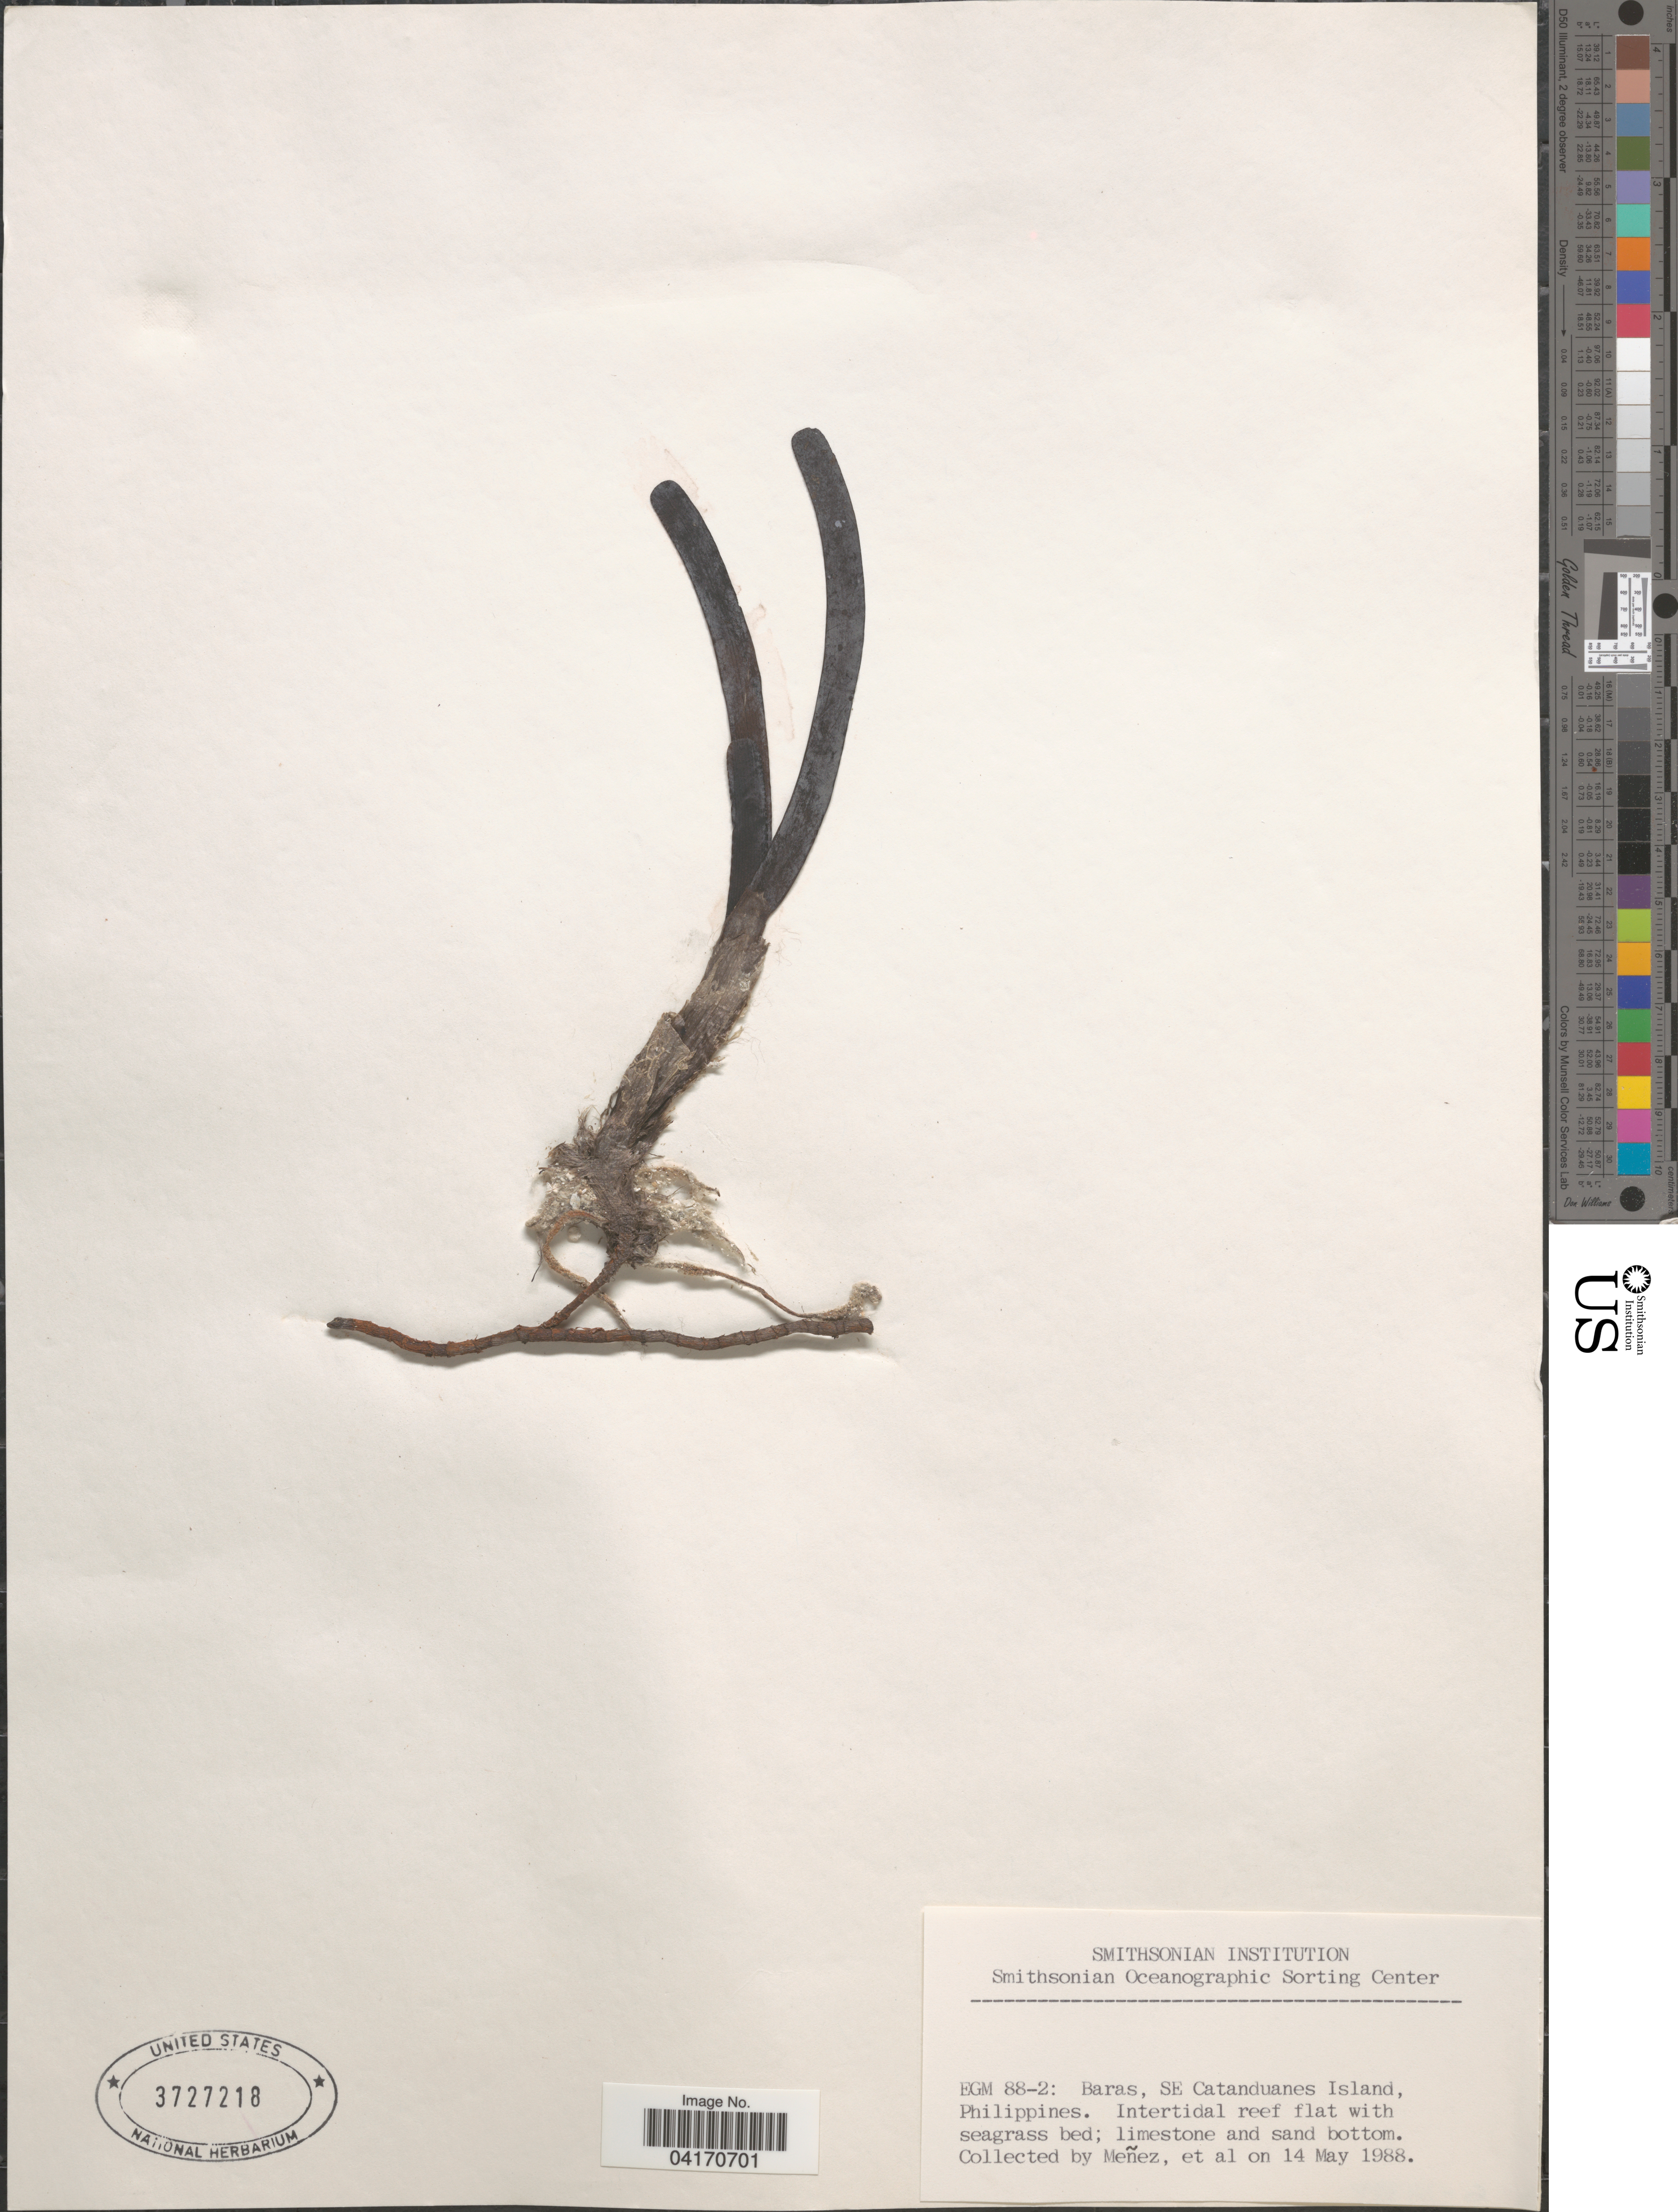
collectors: Menez & et al.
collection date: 1988-05-14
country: Philippines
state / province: Bicol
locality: EGM 88-2: Baras, SE Catanduanes Island.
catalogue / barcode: US 3727218